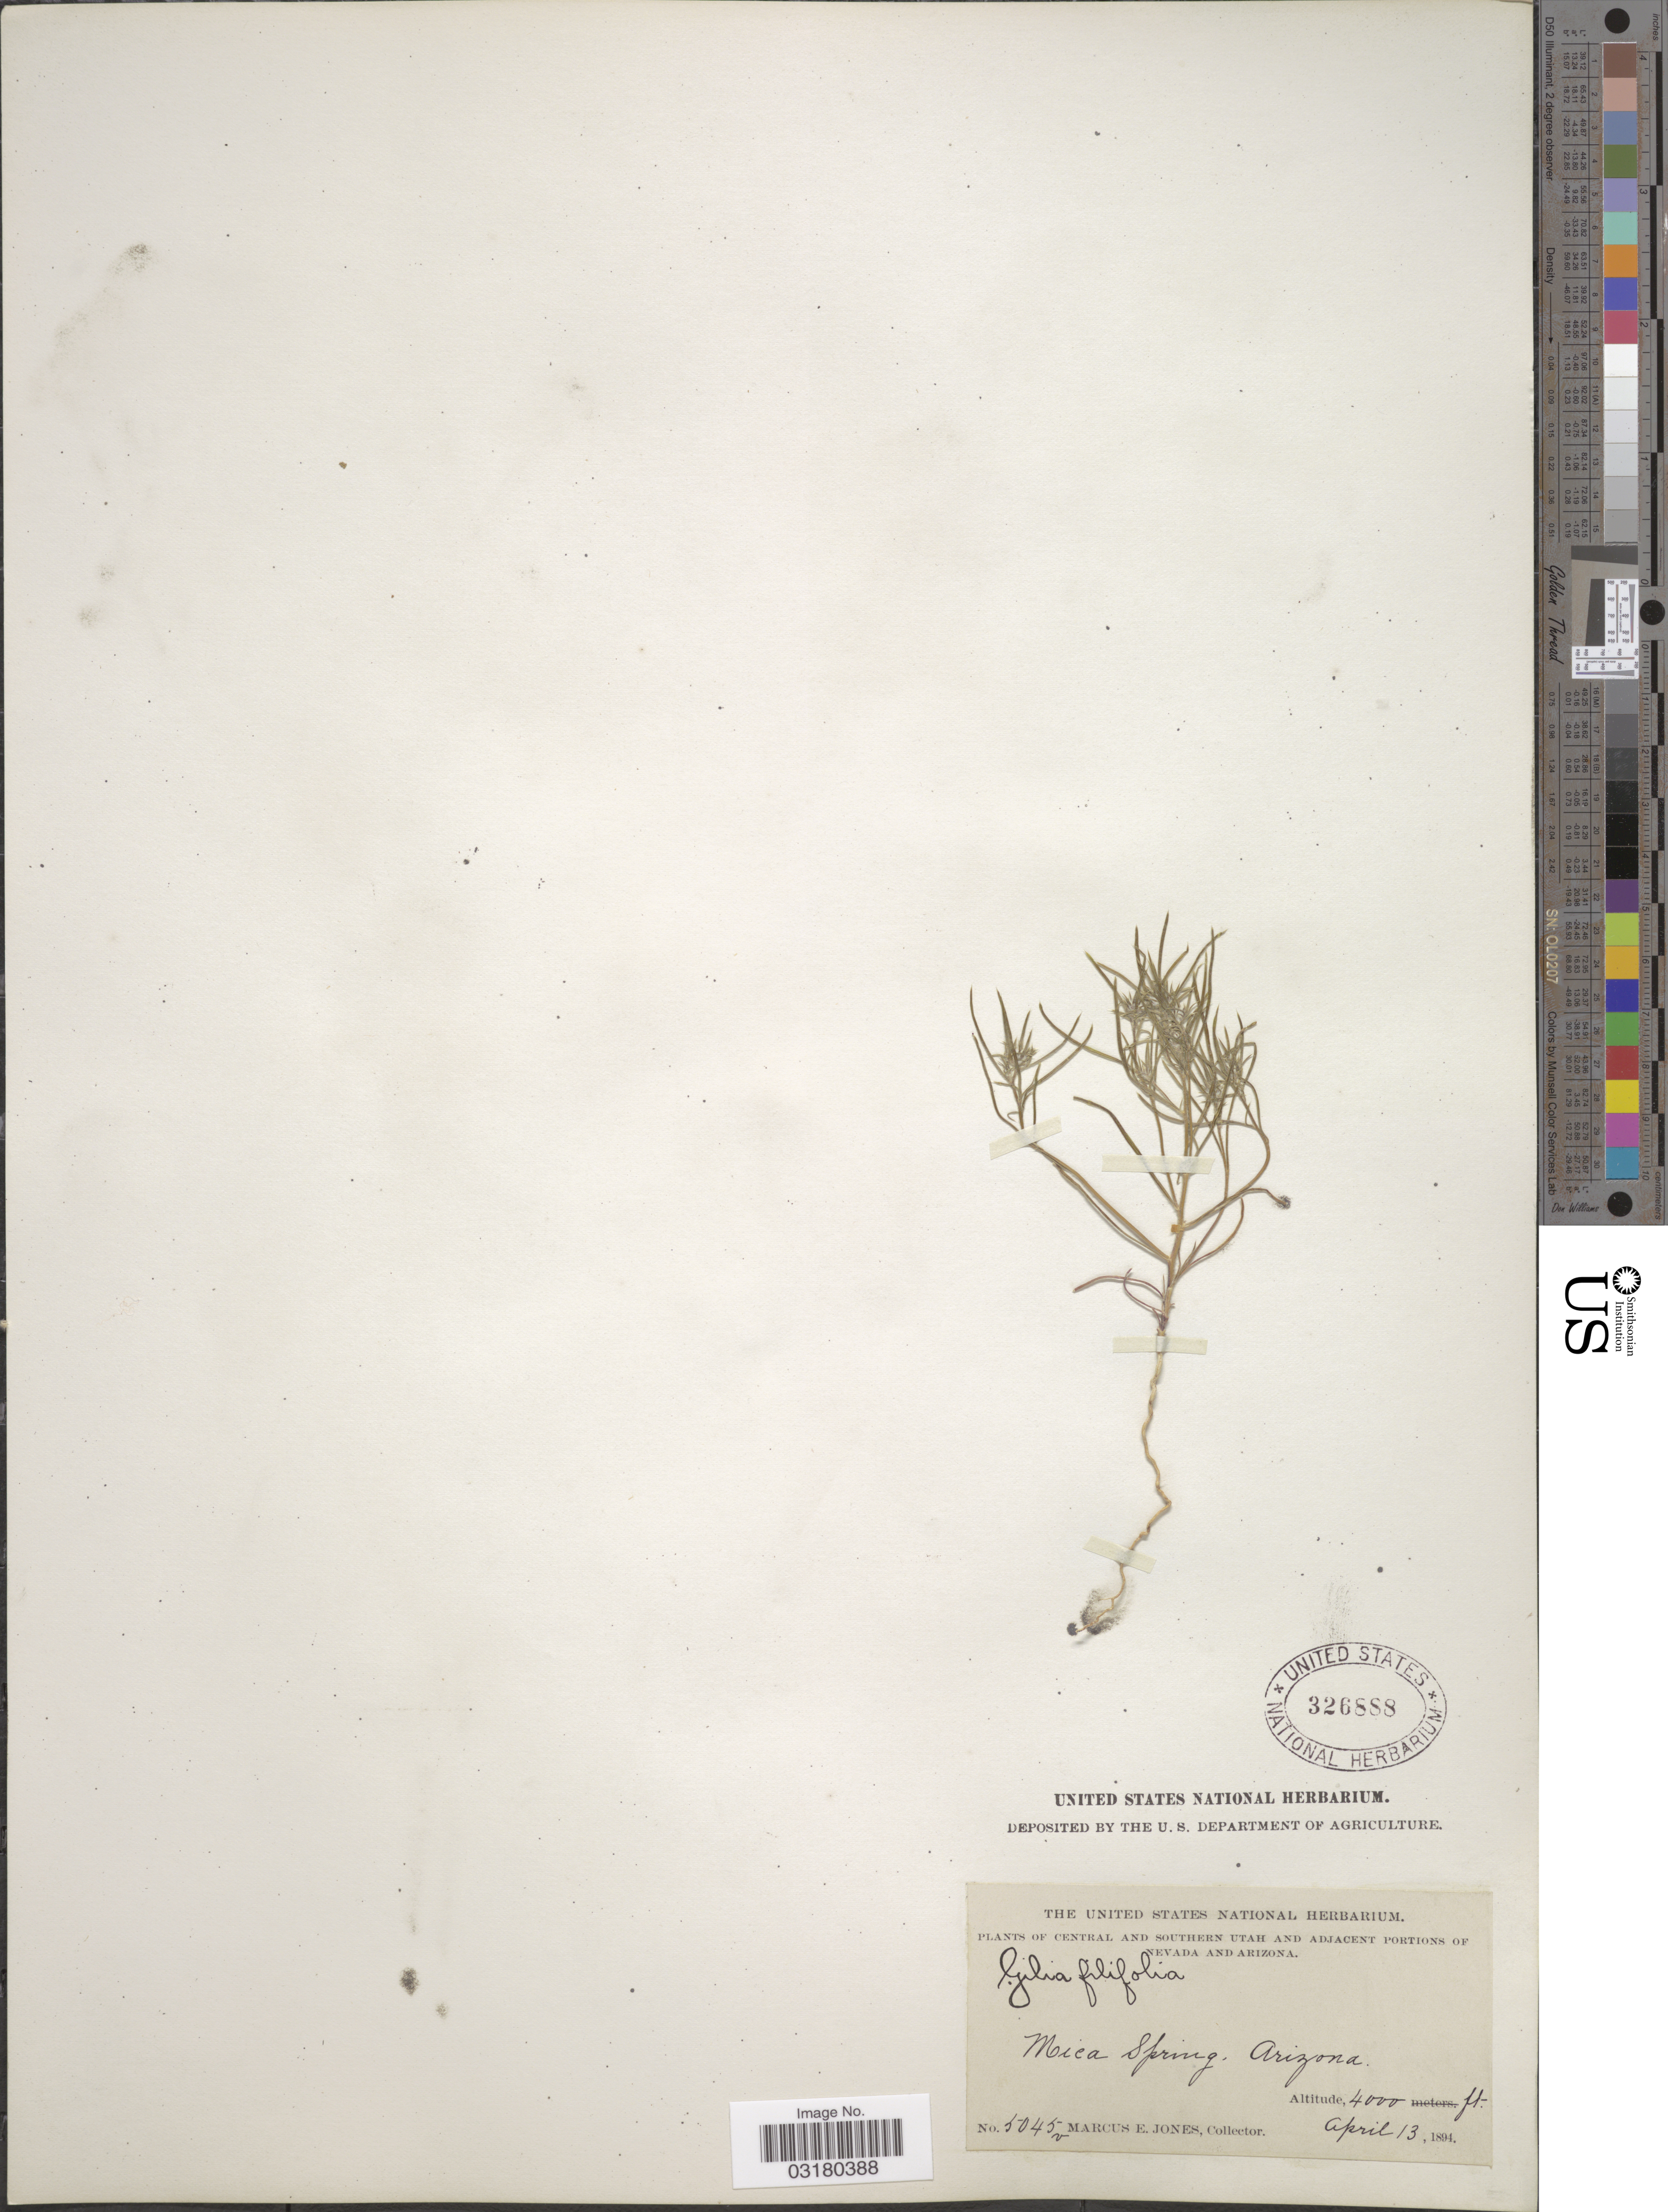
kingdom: Plantae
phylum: Tracheophyta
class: Magnoliopsida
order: Ericales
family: Polemoniaceae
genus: Eriastrum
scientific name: Eriastrum filifolium (Nutt.) Wooton & Standl.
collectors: M. E. Jones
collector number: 5045 v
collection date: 1894-04-13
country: United States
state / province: Arizona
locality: Mica Spring.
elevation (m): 1219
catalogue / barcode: US 326888